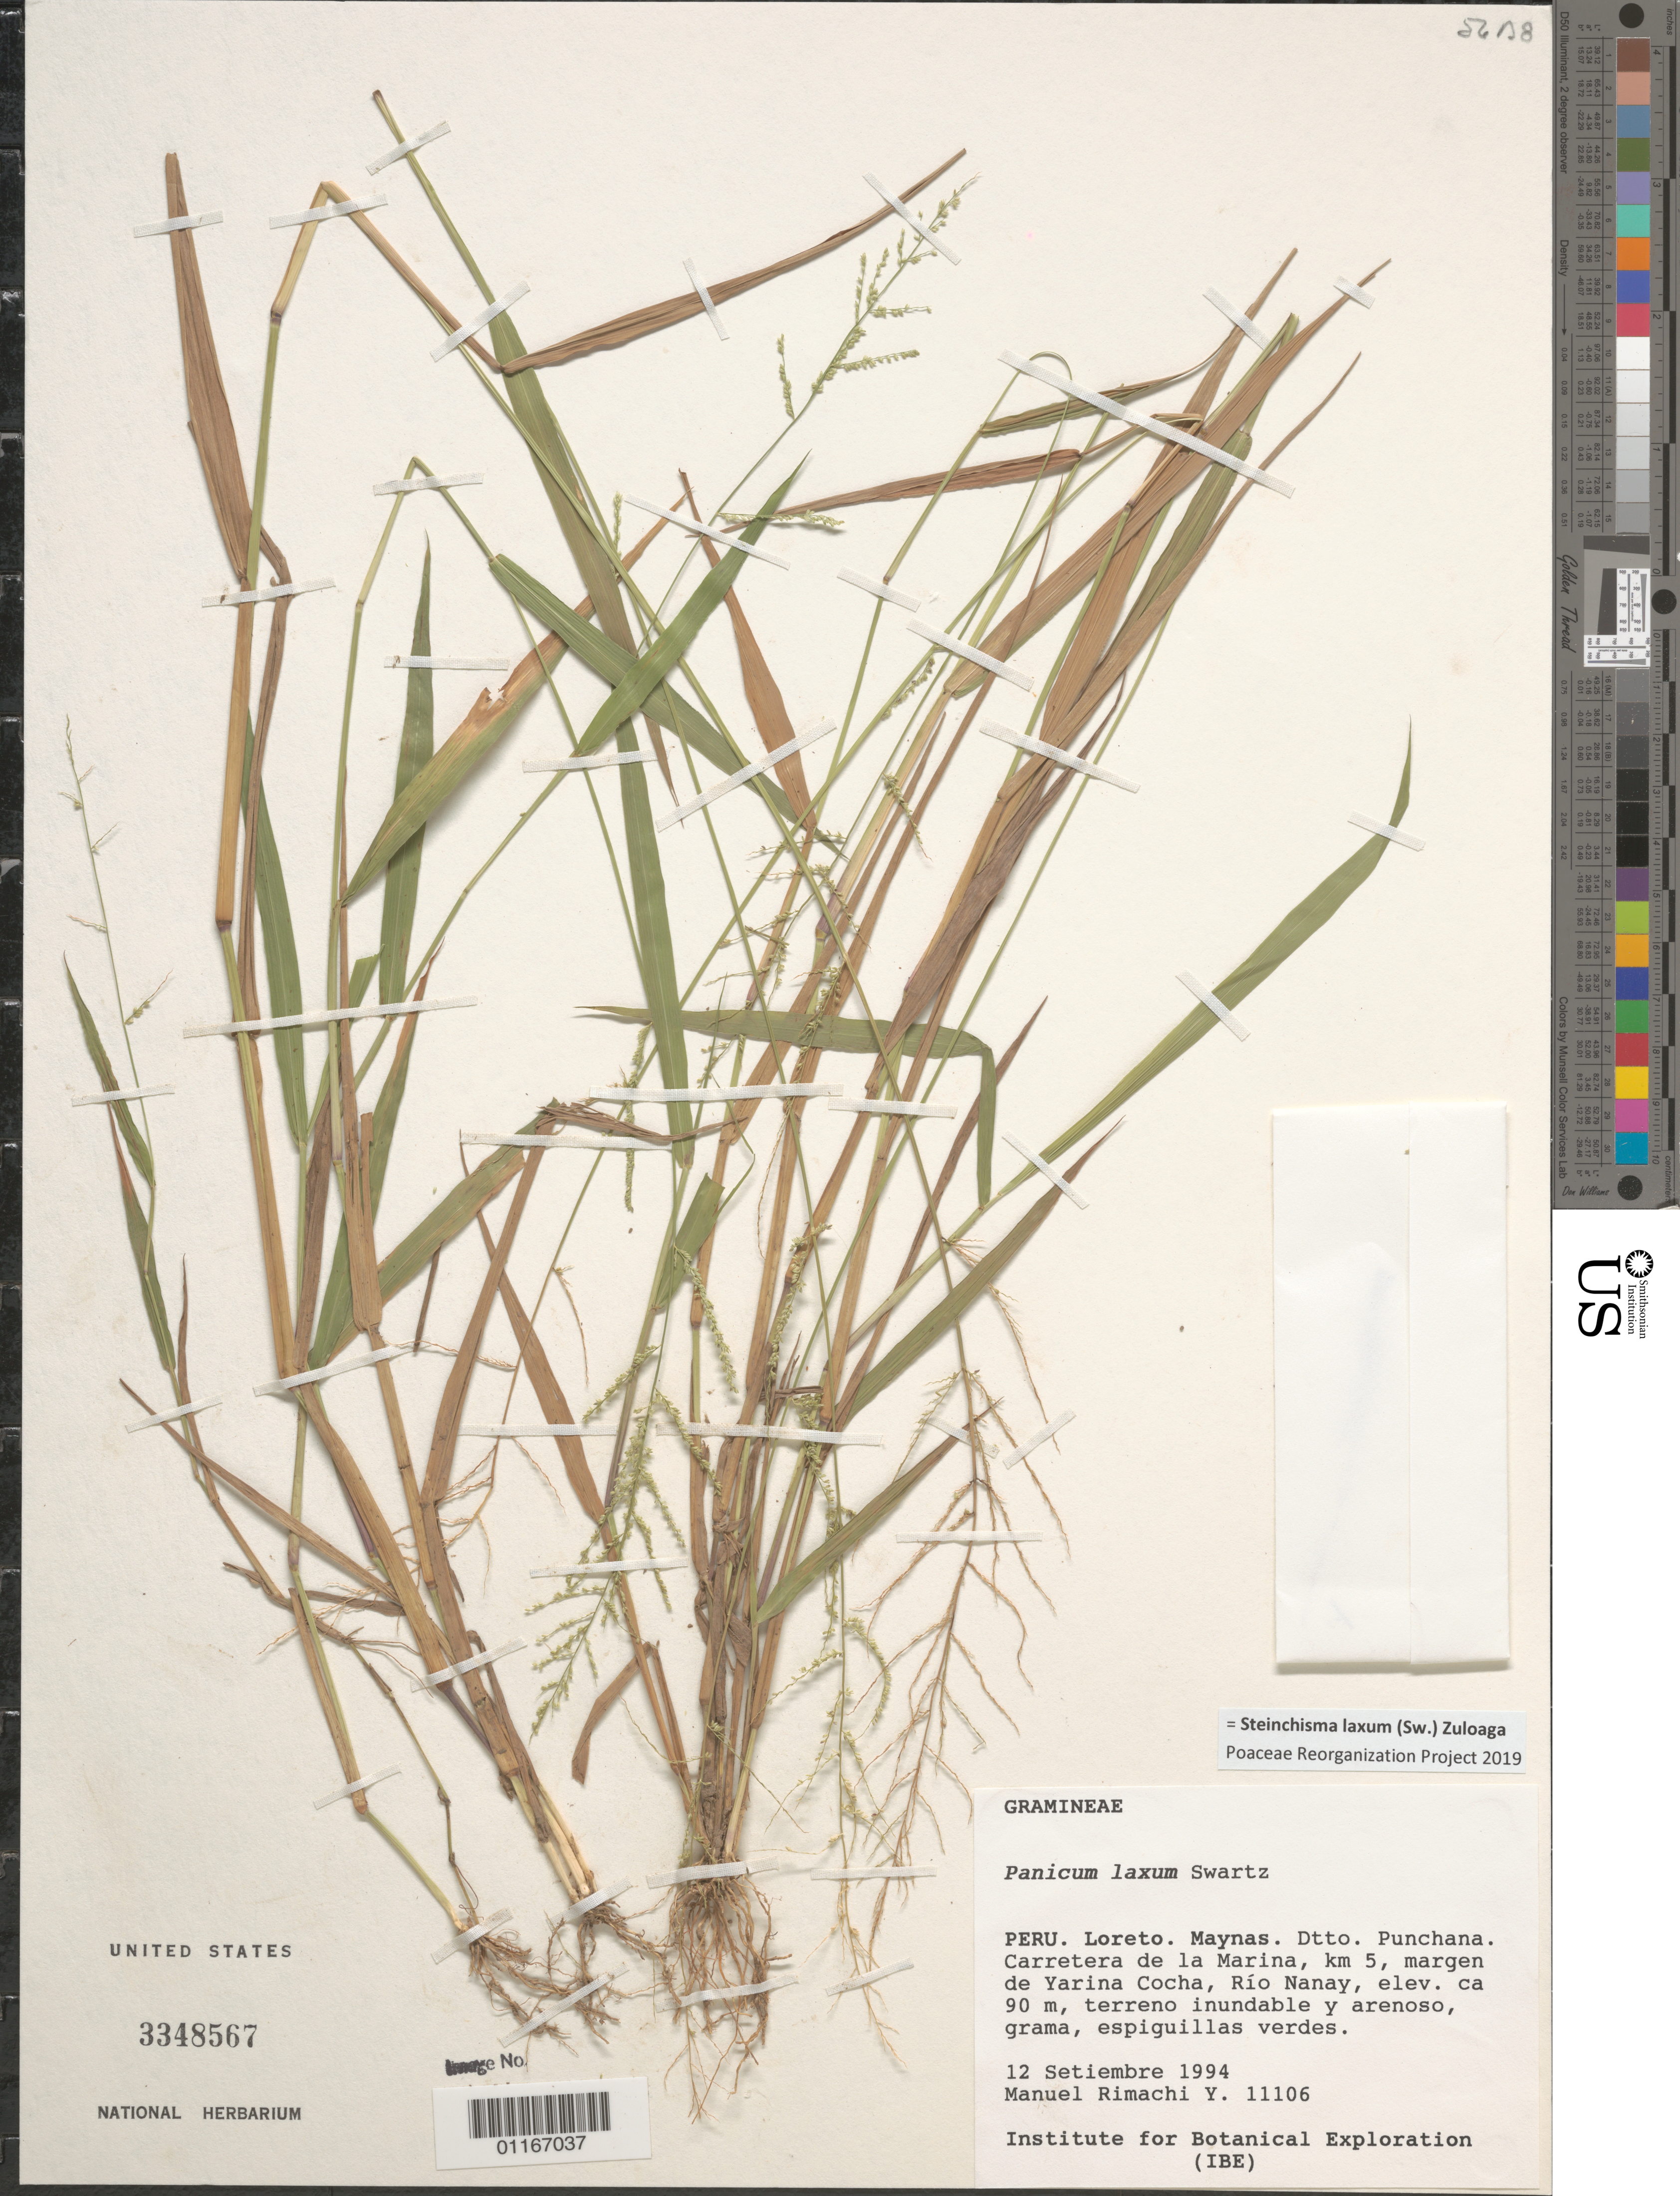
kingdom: Plantae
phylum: Tracheophyta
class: Liliopsida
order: Poales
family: Poaceae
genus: Panicum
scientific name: Panicum laxum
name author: Sw.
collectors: M. Rimachi Y.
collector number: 11106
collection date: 1994-09-12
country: Peru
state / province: Loreto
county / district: Maynas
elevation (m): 90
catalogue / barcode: US 3348567